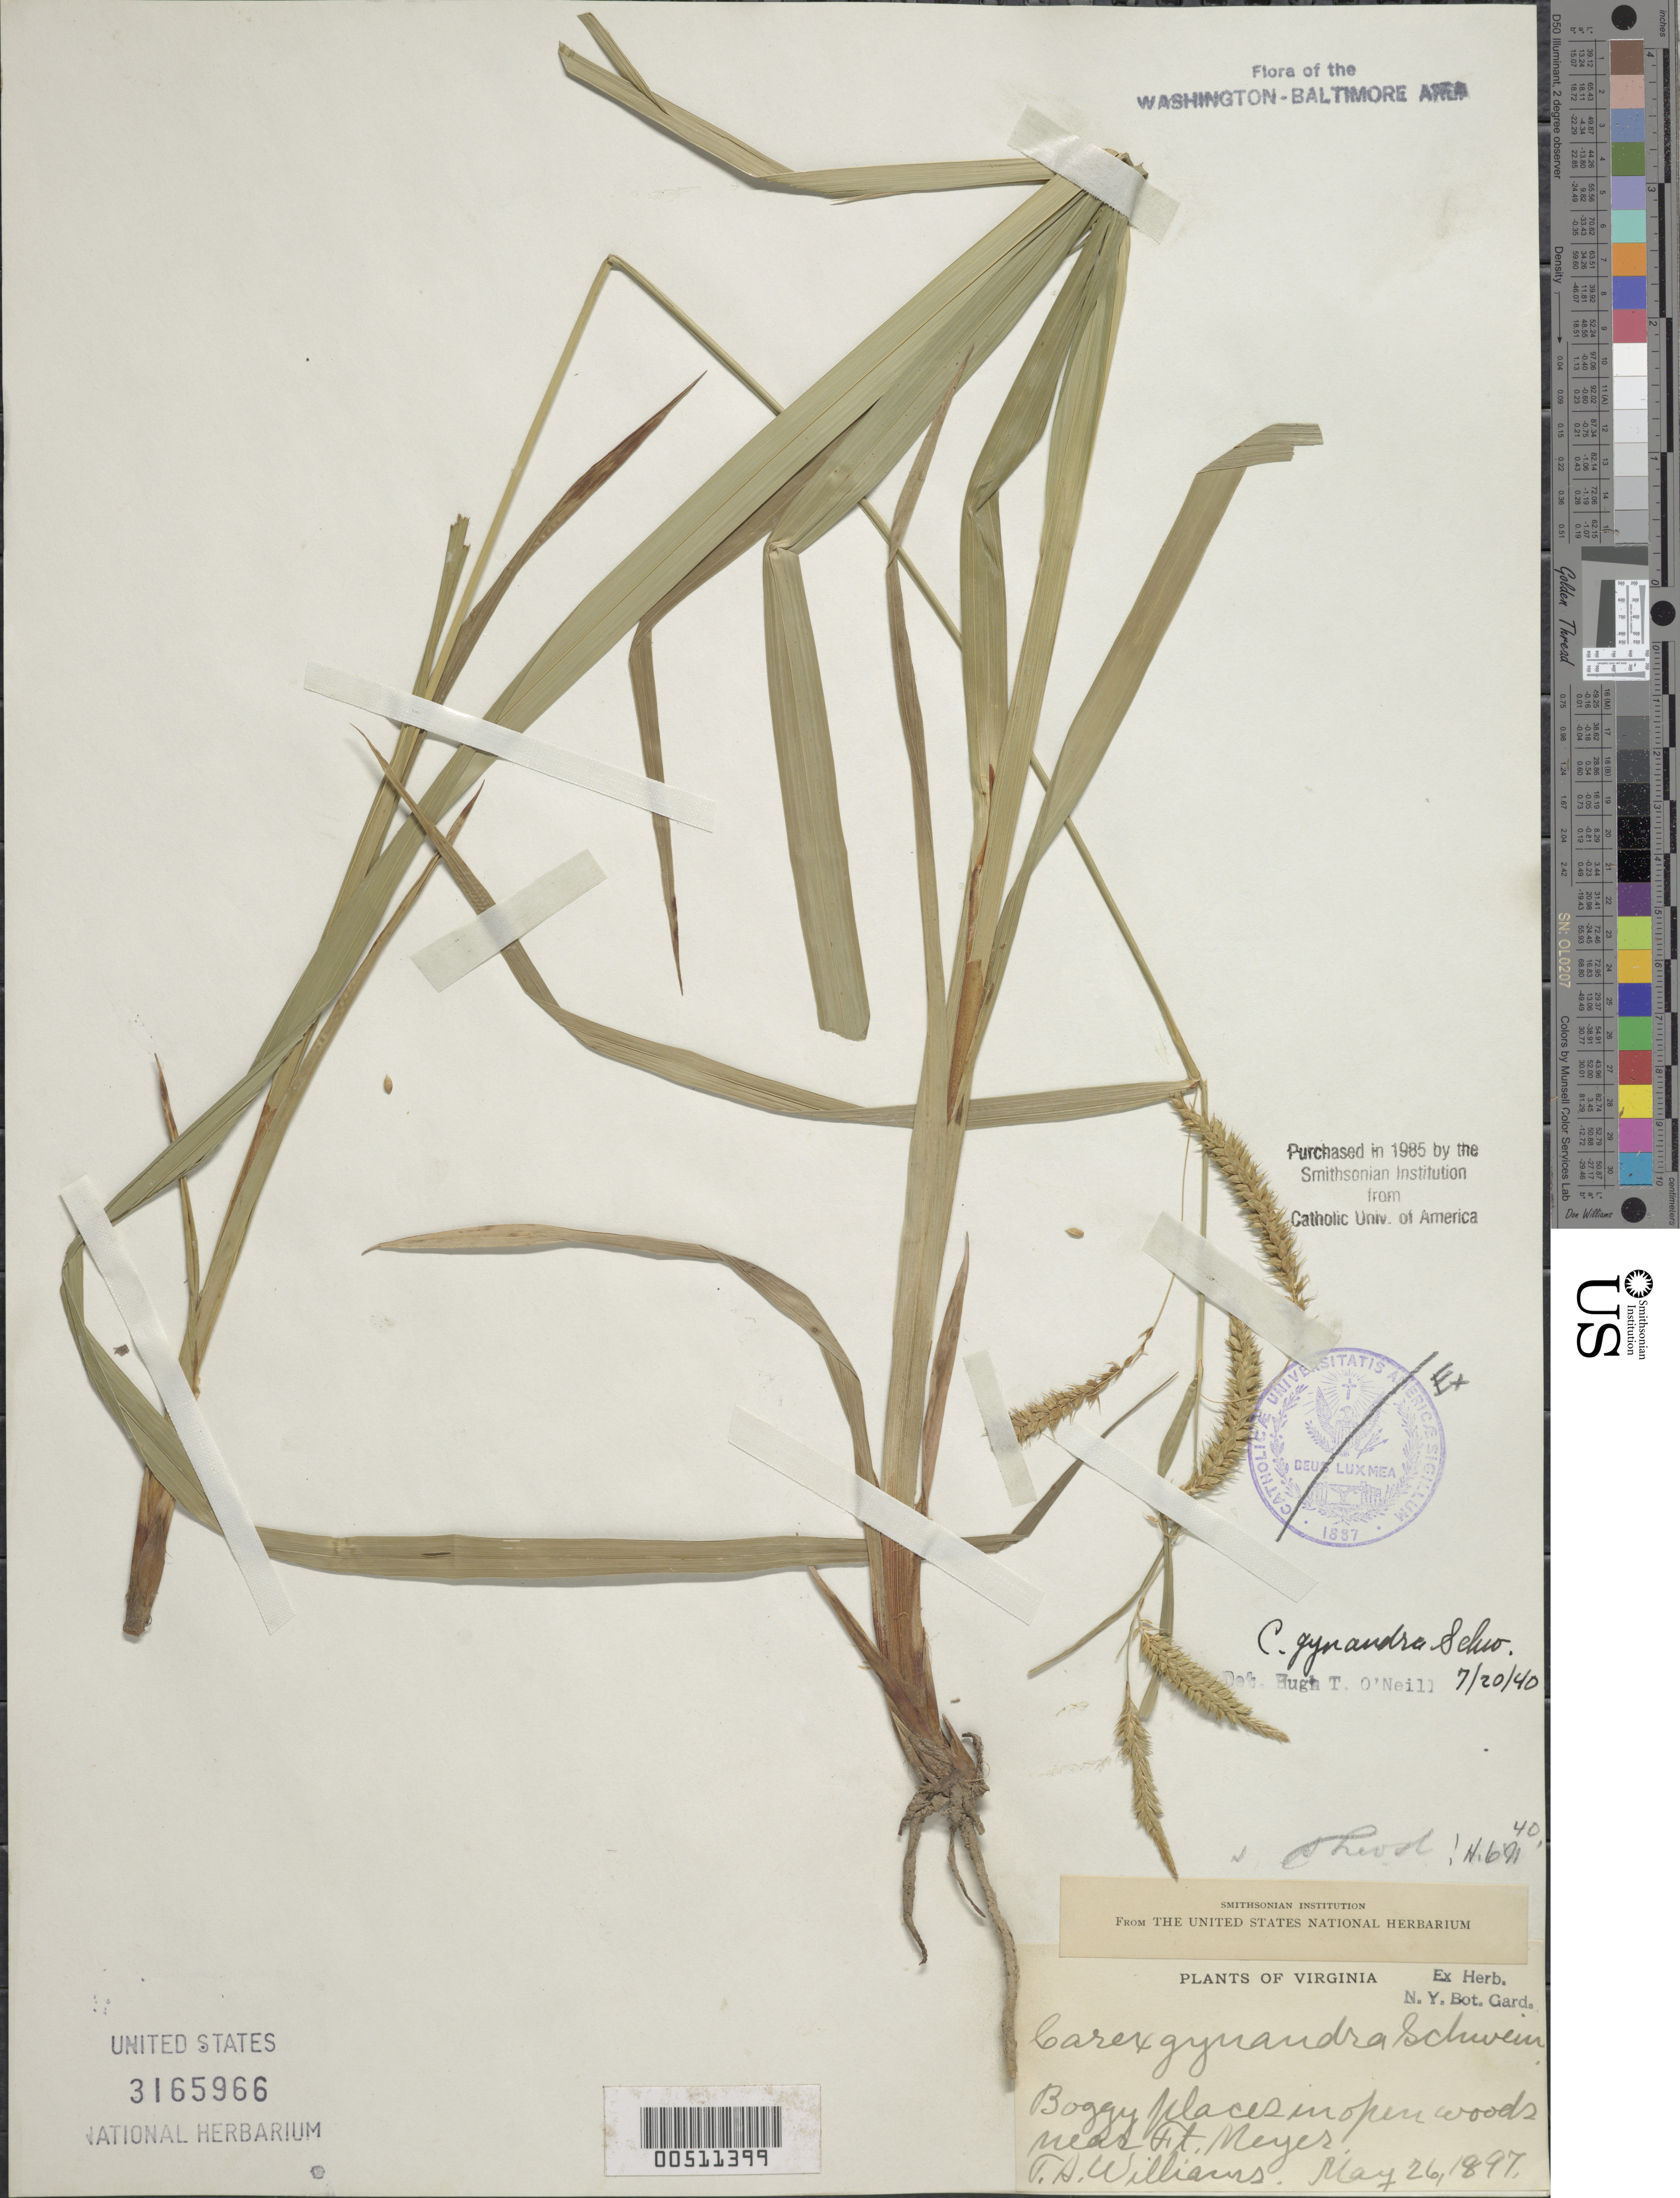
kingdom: Plantae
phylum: Tracheophyta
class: Liliopsida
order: Poales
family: Cyperaceae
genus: Carex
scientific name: Carex gynandra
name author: Schwein.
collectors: T. A. Williams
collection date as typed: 26 May 1897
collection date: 1897-05-26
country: United States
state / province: Virginia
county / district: Arlington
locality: Fort Myers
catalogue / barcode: US 3165966